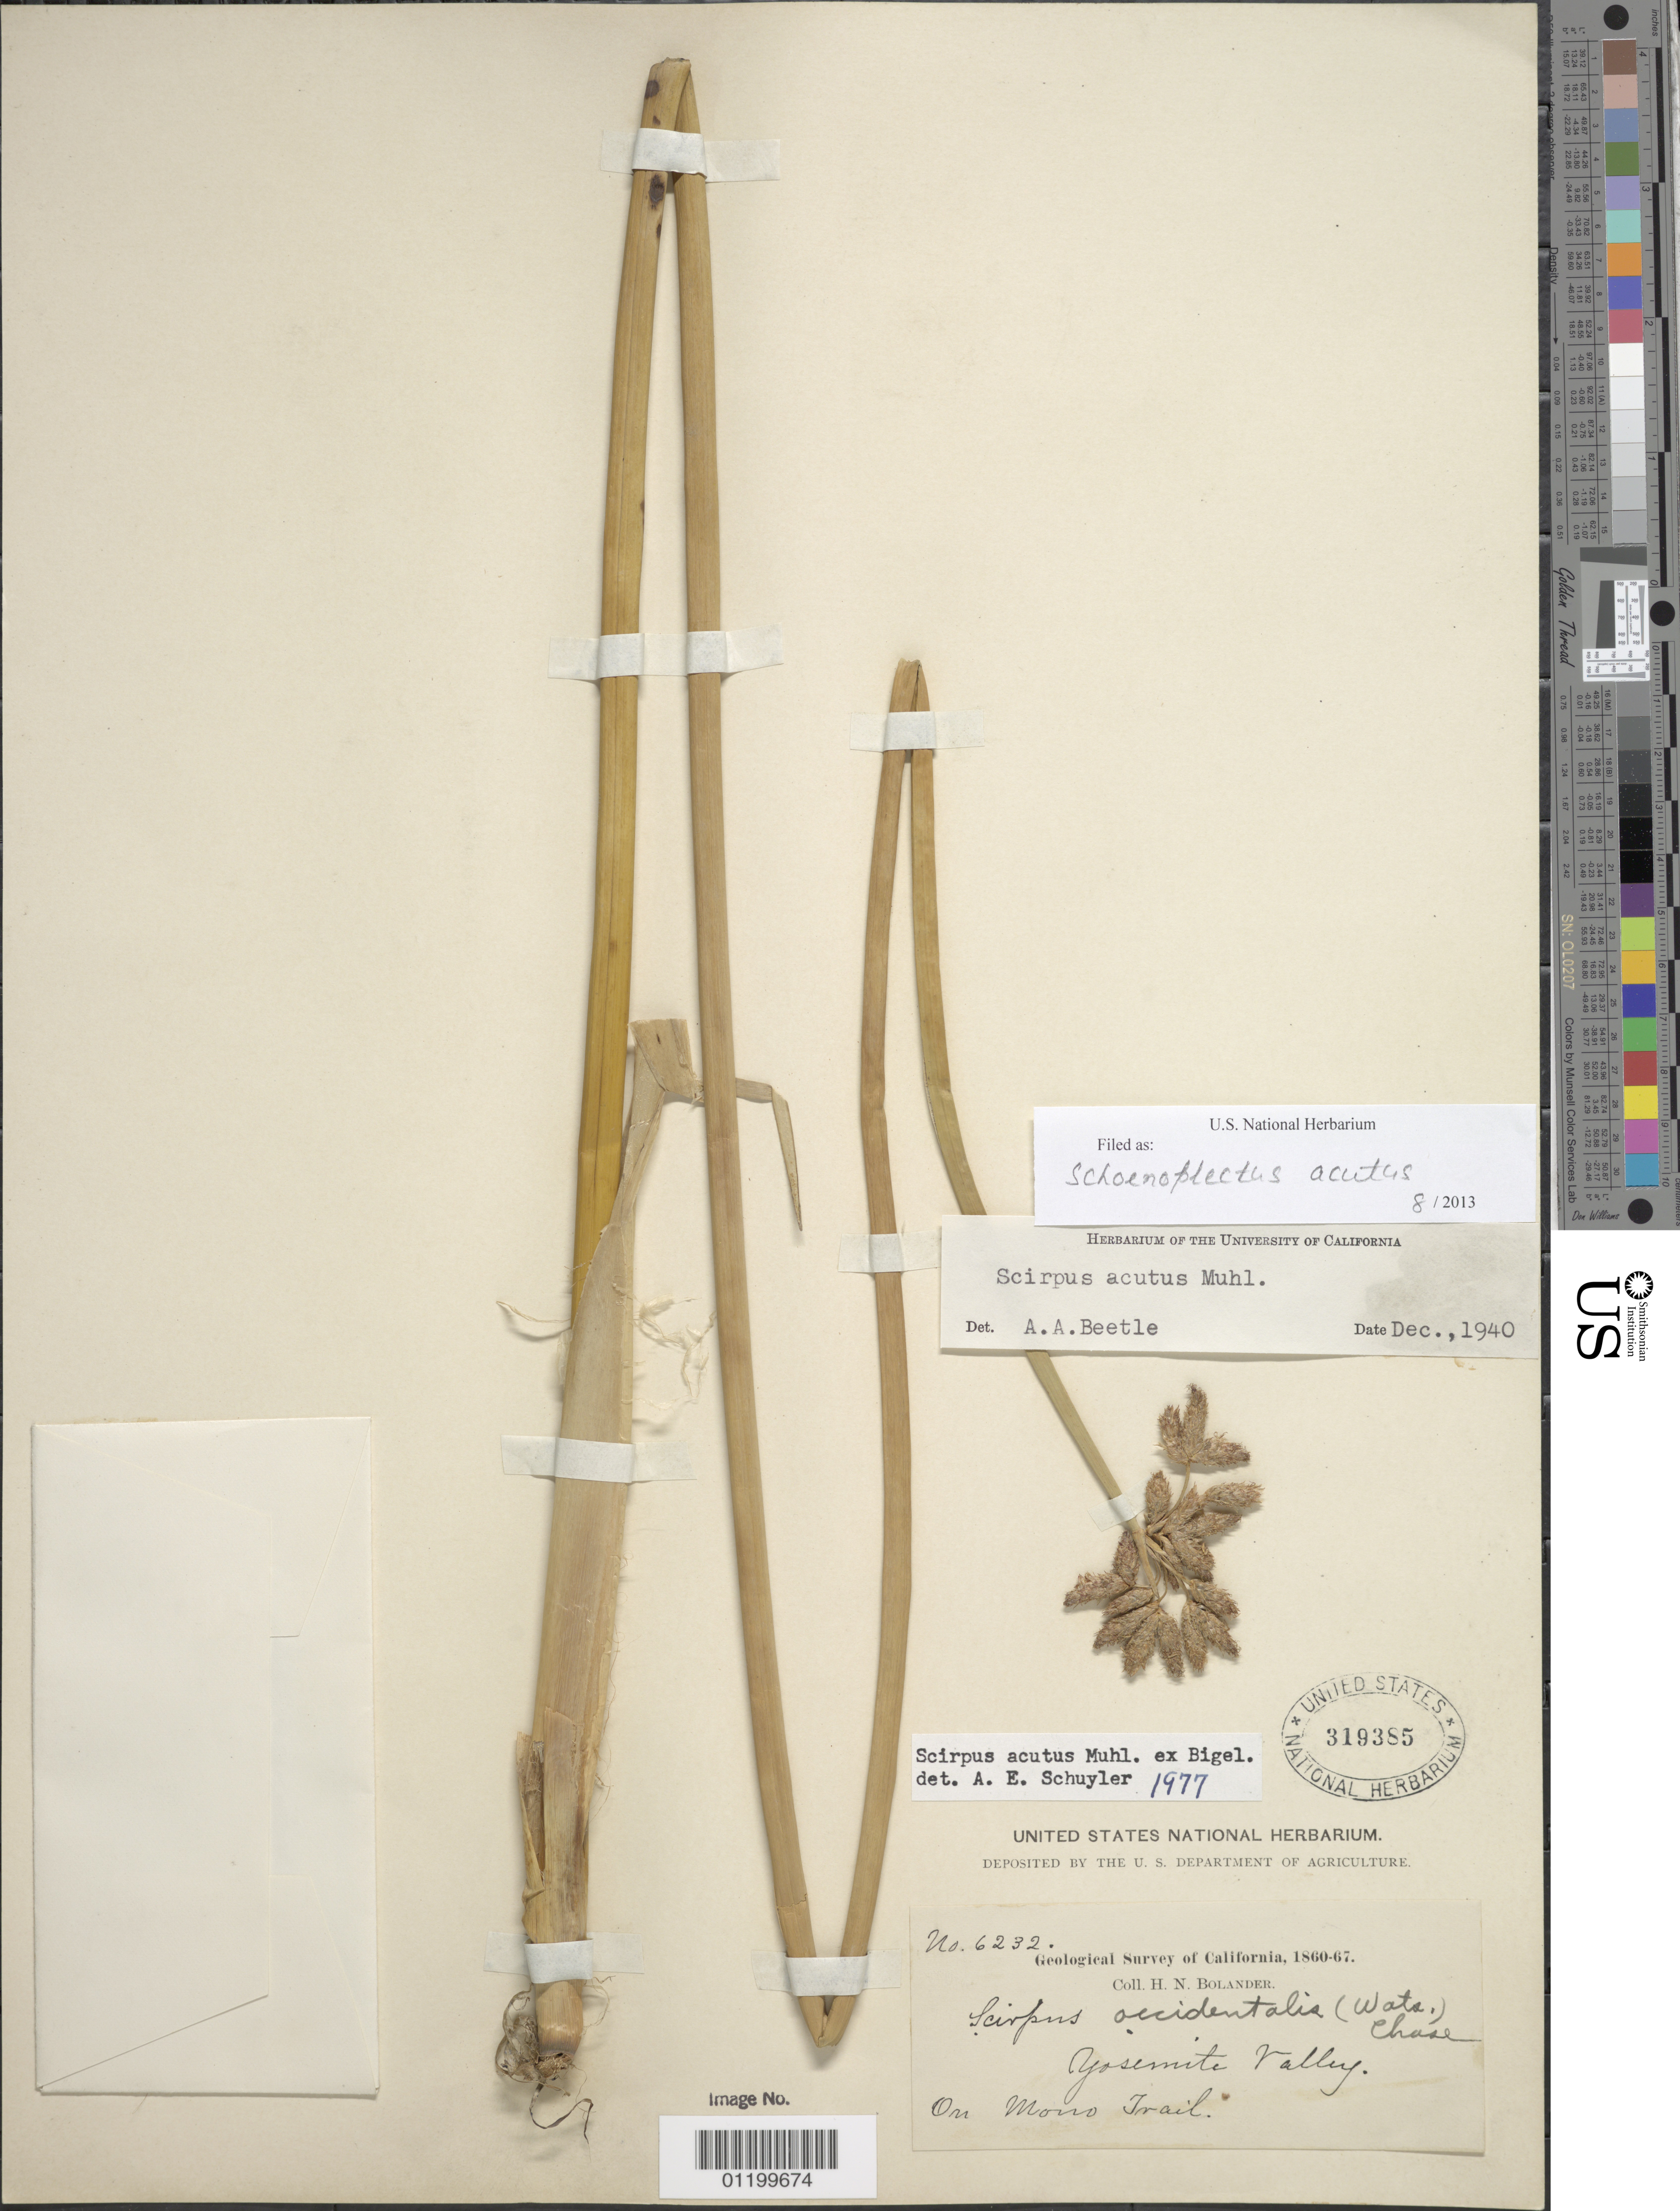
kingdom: Plantae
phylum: Tracheophyta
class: Liliopsida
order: Poales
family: Cyperaceae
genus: Schoenoplectus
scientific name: Schoenoplectus acutus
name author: (Muhl. ex Bigelow) Á. Löve & D. Löve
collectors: H. Bolander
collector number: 6232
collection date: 1860/1867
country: United States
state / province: California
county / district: Mariposa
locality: Yosemite Valley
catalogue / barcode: US 319385